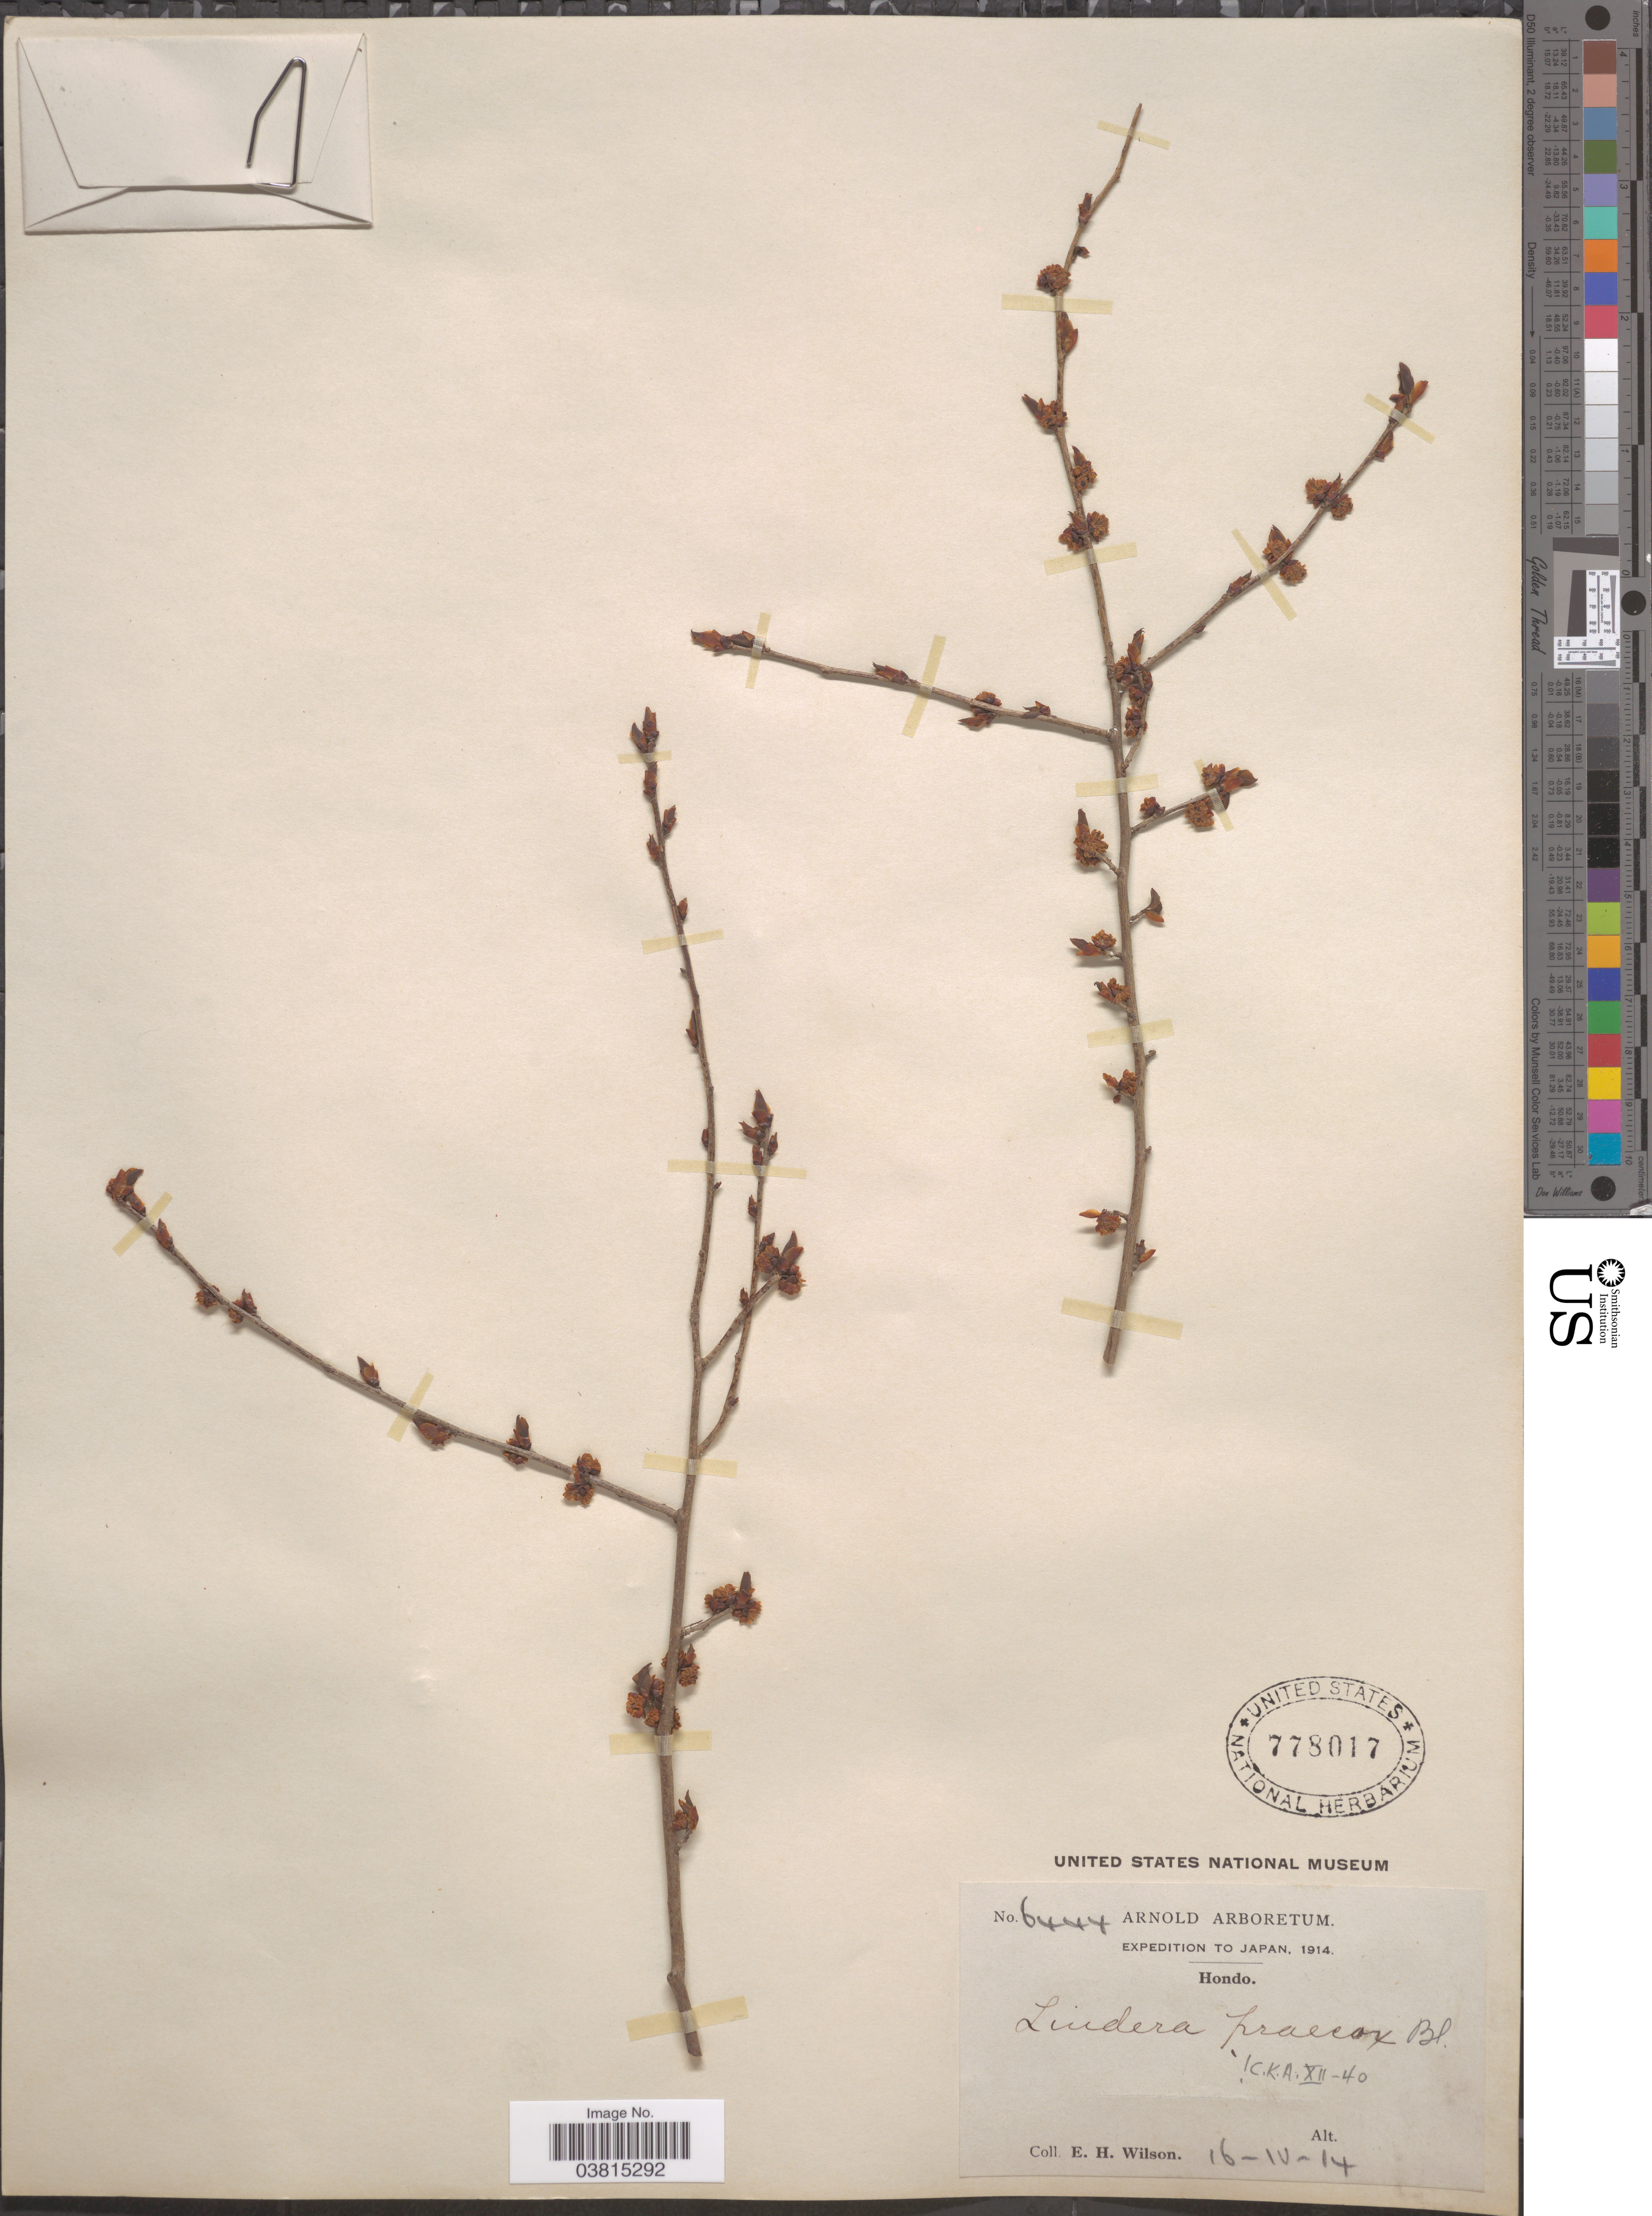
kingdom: Plantae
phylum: Tracheophyta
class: Magnoliopsida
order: Laurales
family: Lauraceae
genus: Lindera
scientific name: Lindera praecox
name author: (Siebold & Zucc.) Blume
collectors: E. Wilson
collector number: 6444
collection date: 1914-10-16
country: Japan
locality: Hondo.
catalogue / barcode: US 778017